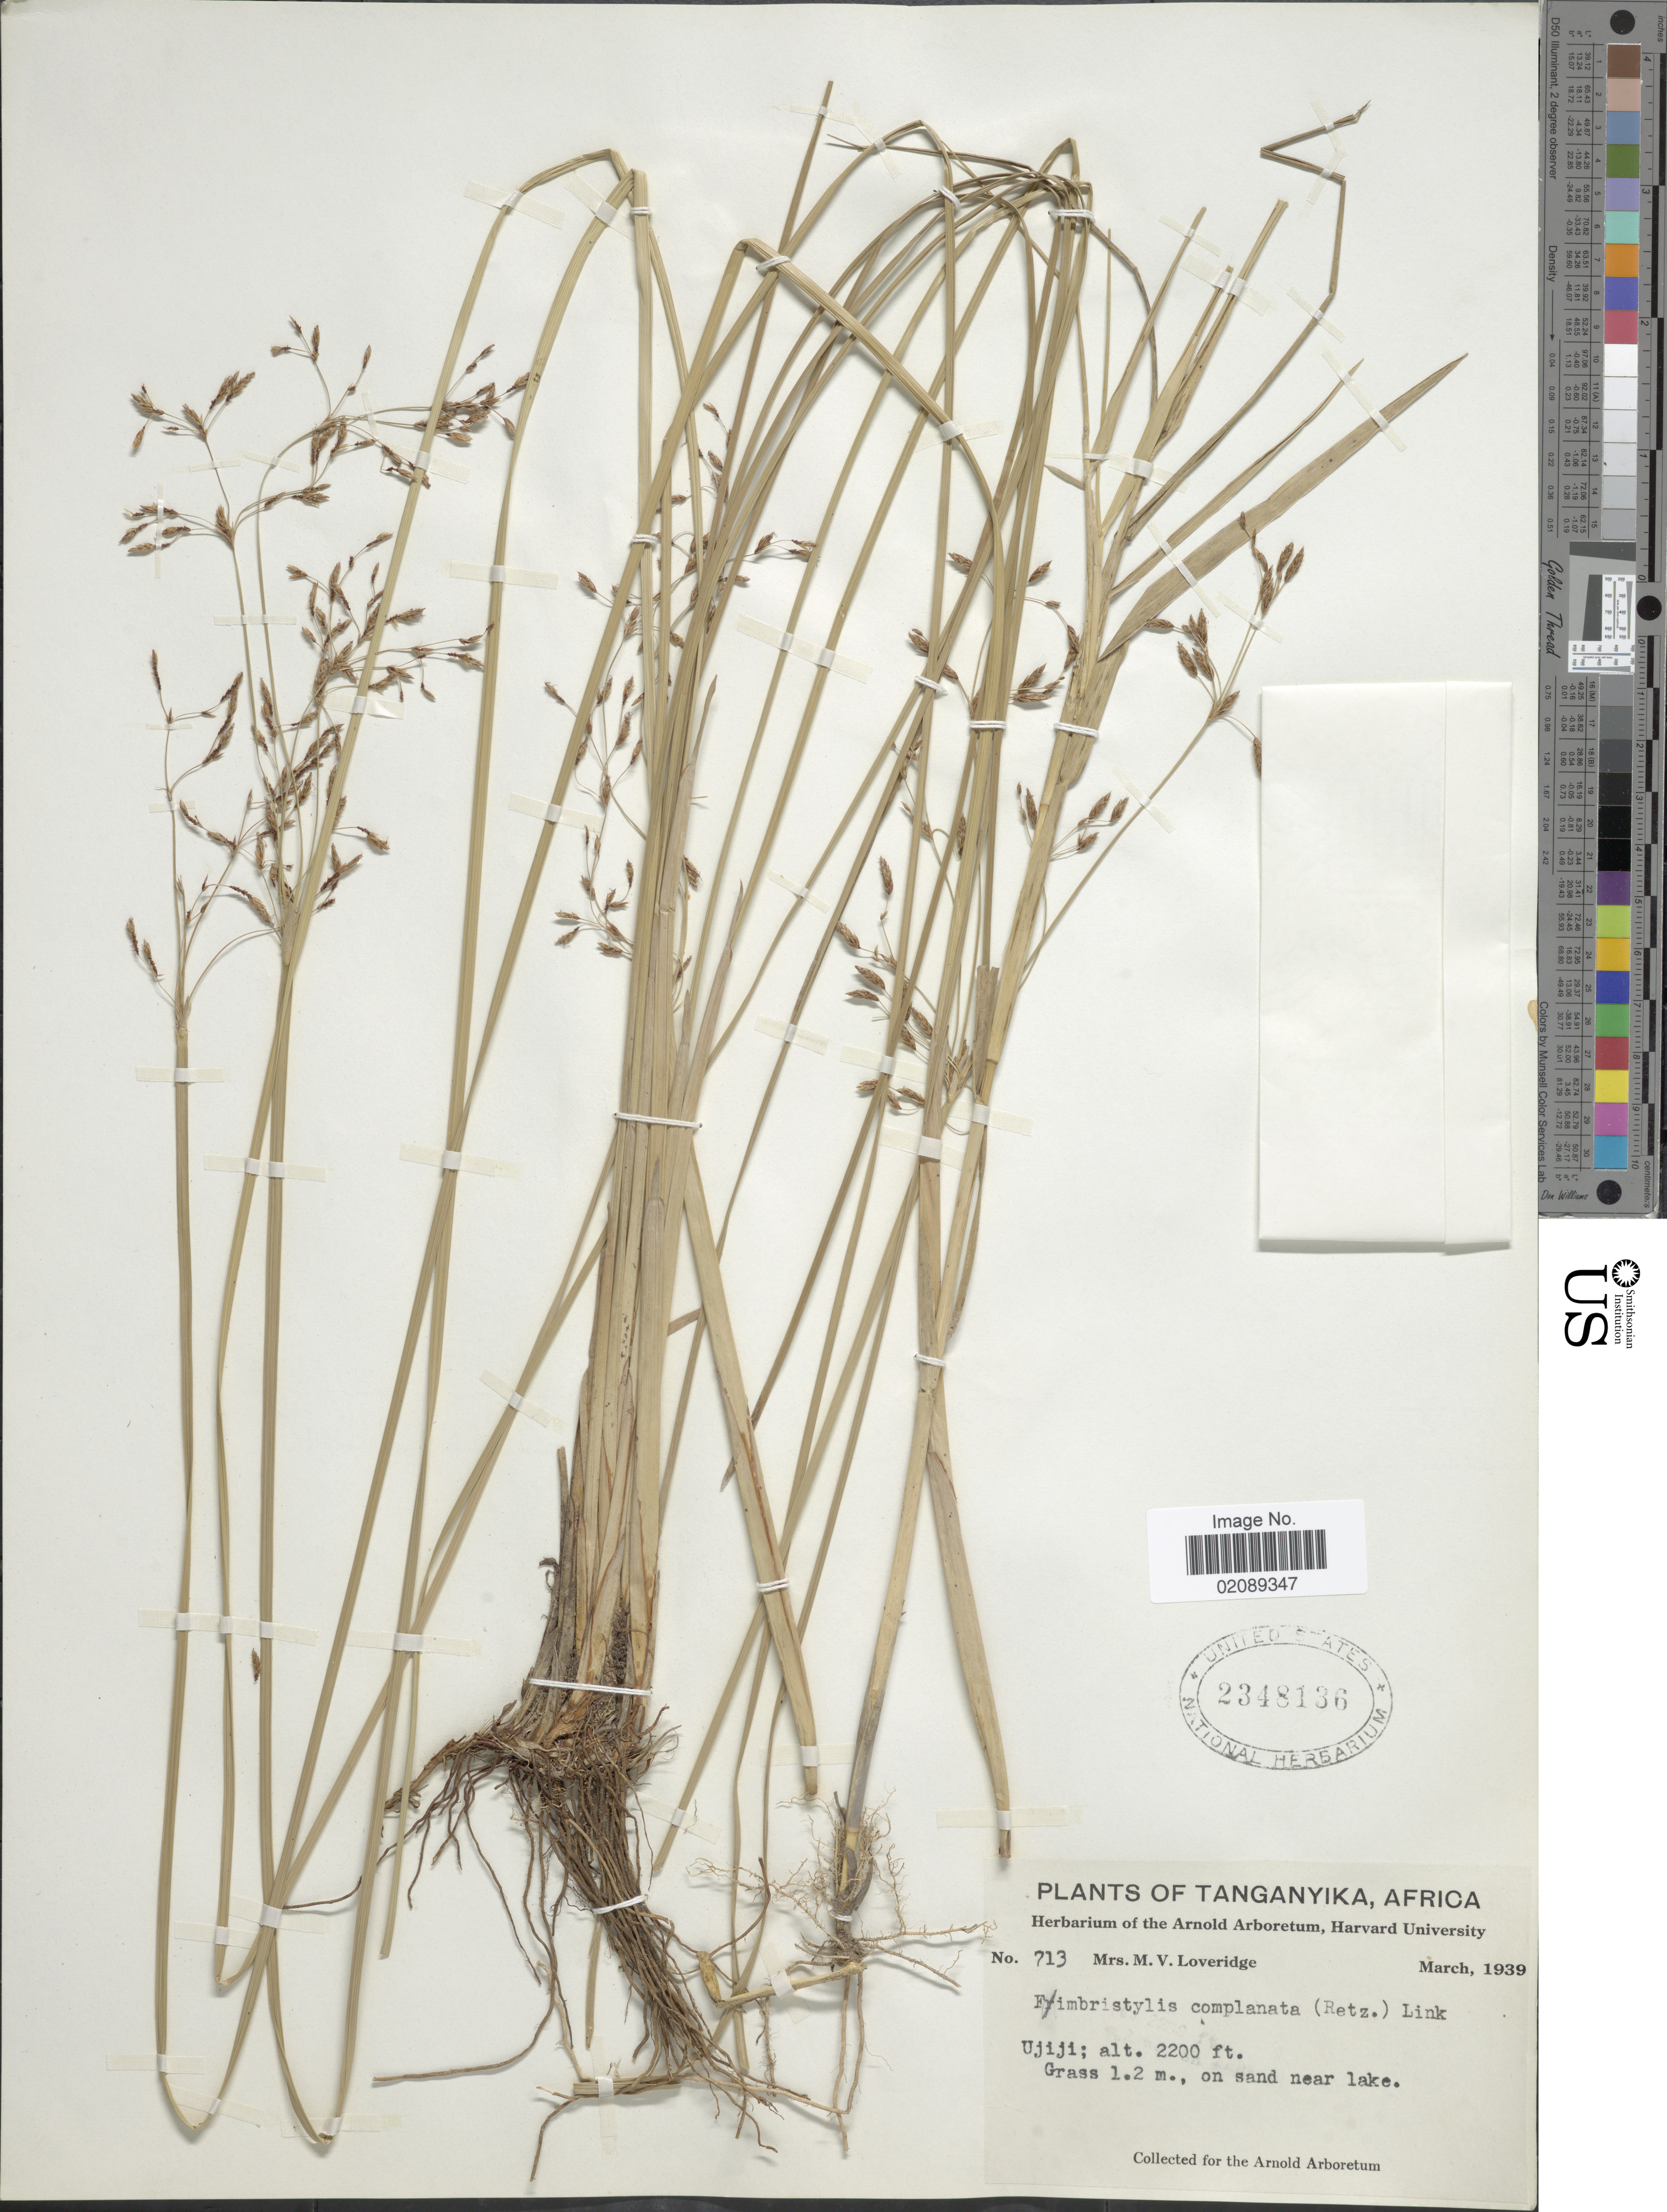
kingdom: Plantae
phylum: Tracheophyta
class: Liliopsida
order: Poales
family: Cyperaceae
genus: Fimbristylis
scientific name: Fimbristylis complanata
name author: (Retz.) Link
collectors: M. Loveridge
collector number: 713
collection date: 1939-03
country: Tanzania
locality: Tanganyika. Ujiji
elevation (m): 671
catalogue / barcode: US 2348136